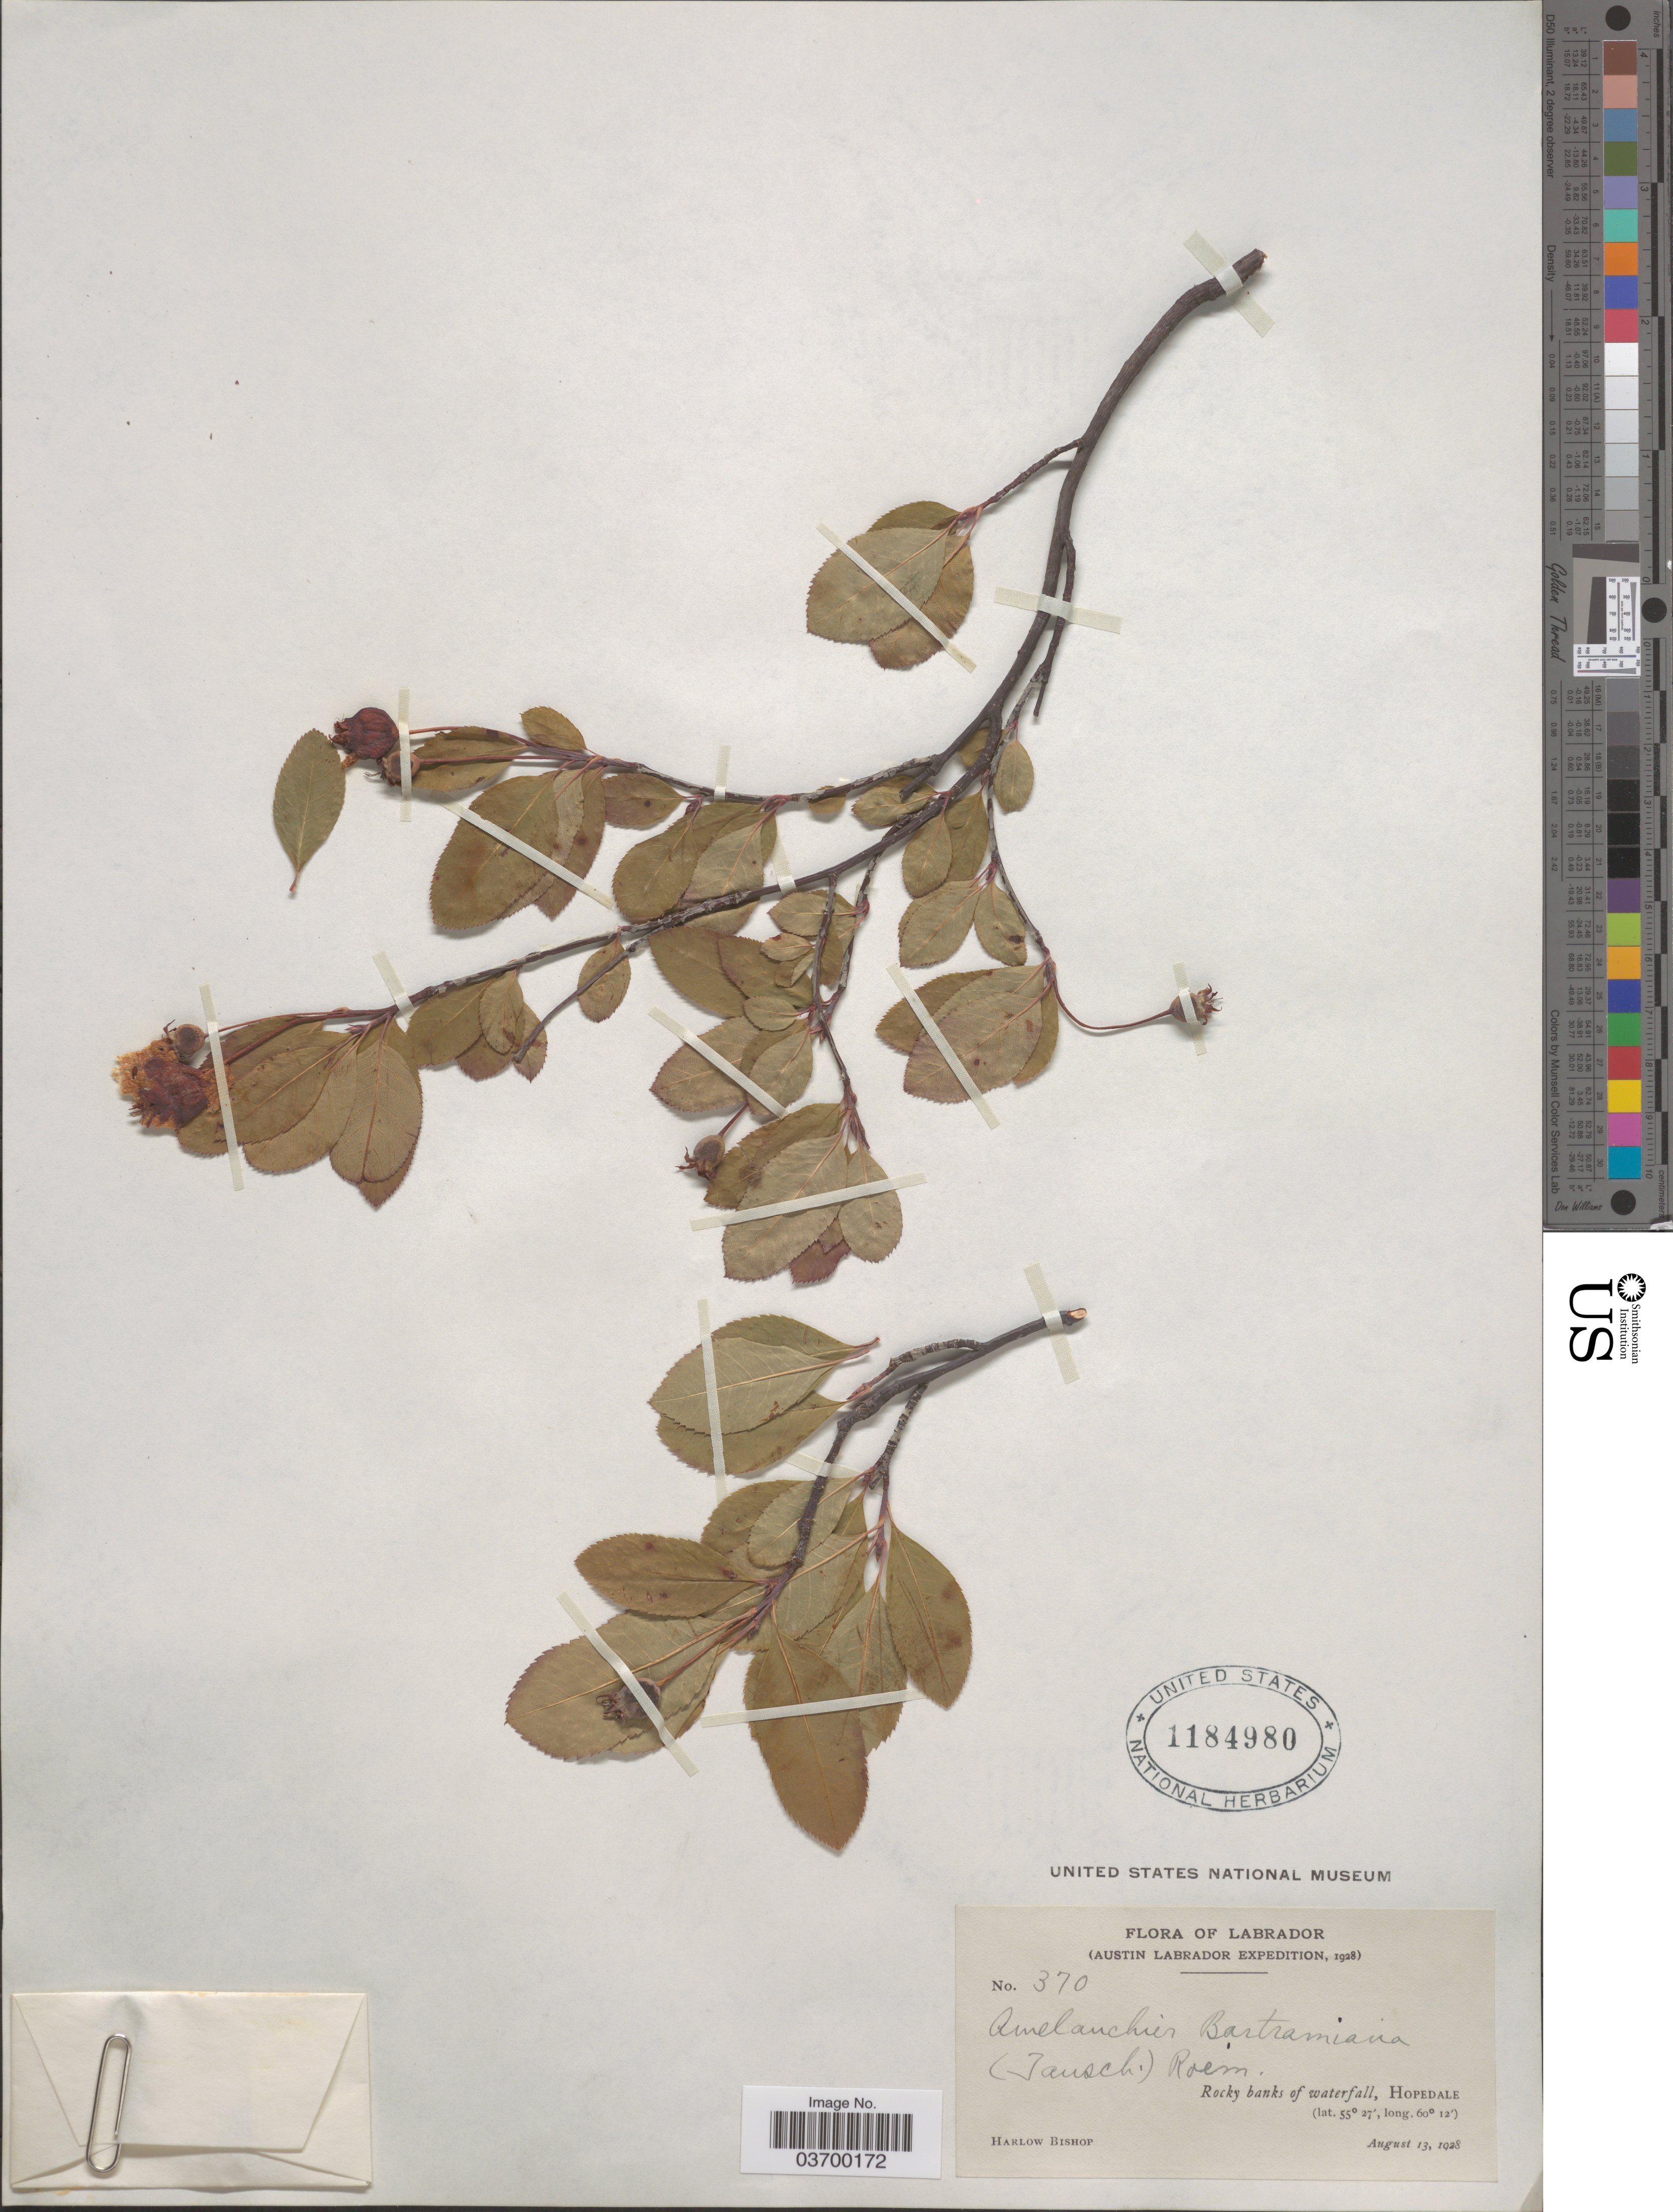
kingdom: Plantae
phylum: Tracheophyta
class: Magnoliopsida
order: Rosales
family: Rosaceae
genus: Amelanchier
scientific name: Amelanchier bartramiana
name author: (Tausch) M. Roem.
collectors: H. Bishop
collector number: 370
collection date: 1928-08-13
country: Canada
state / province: Newfoundland and Labrador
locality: Rocky banks of waterfall, Hopedale.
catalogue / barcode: US 1184980